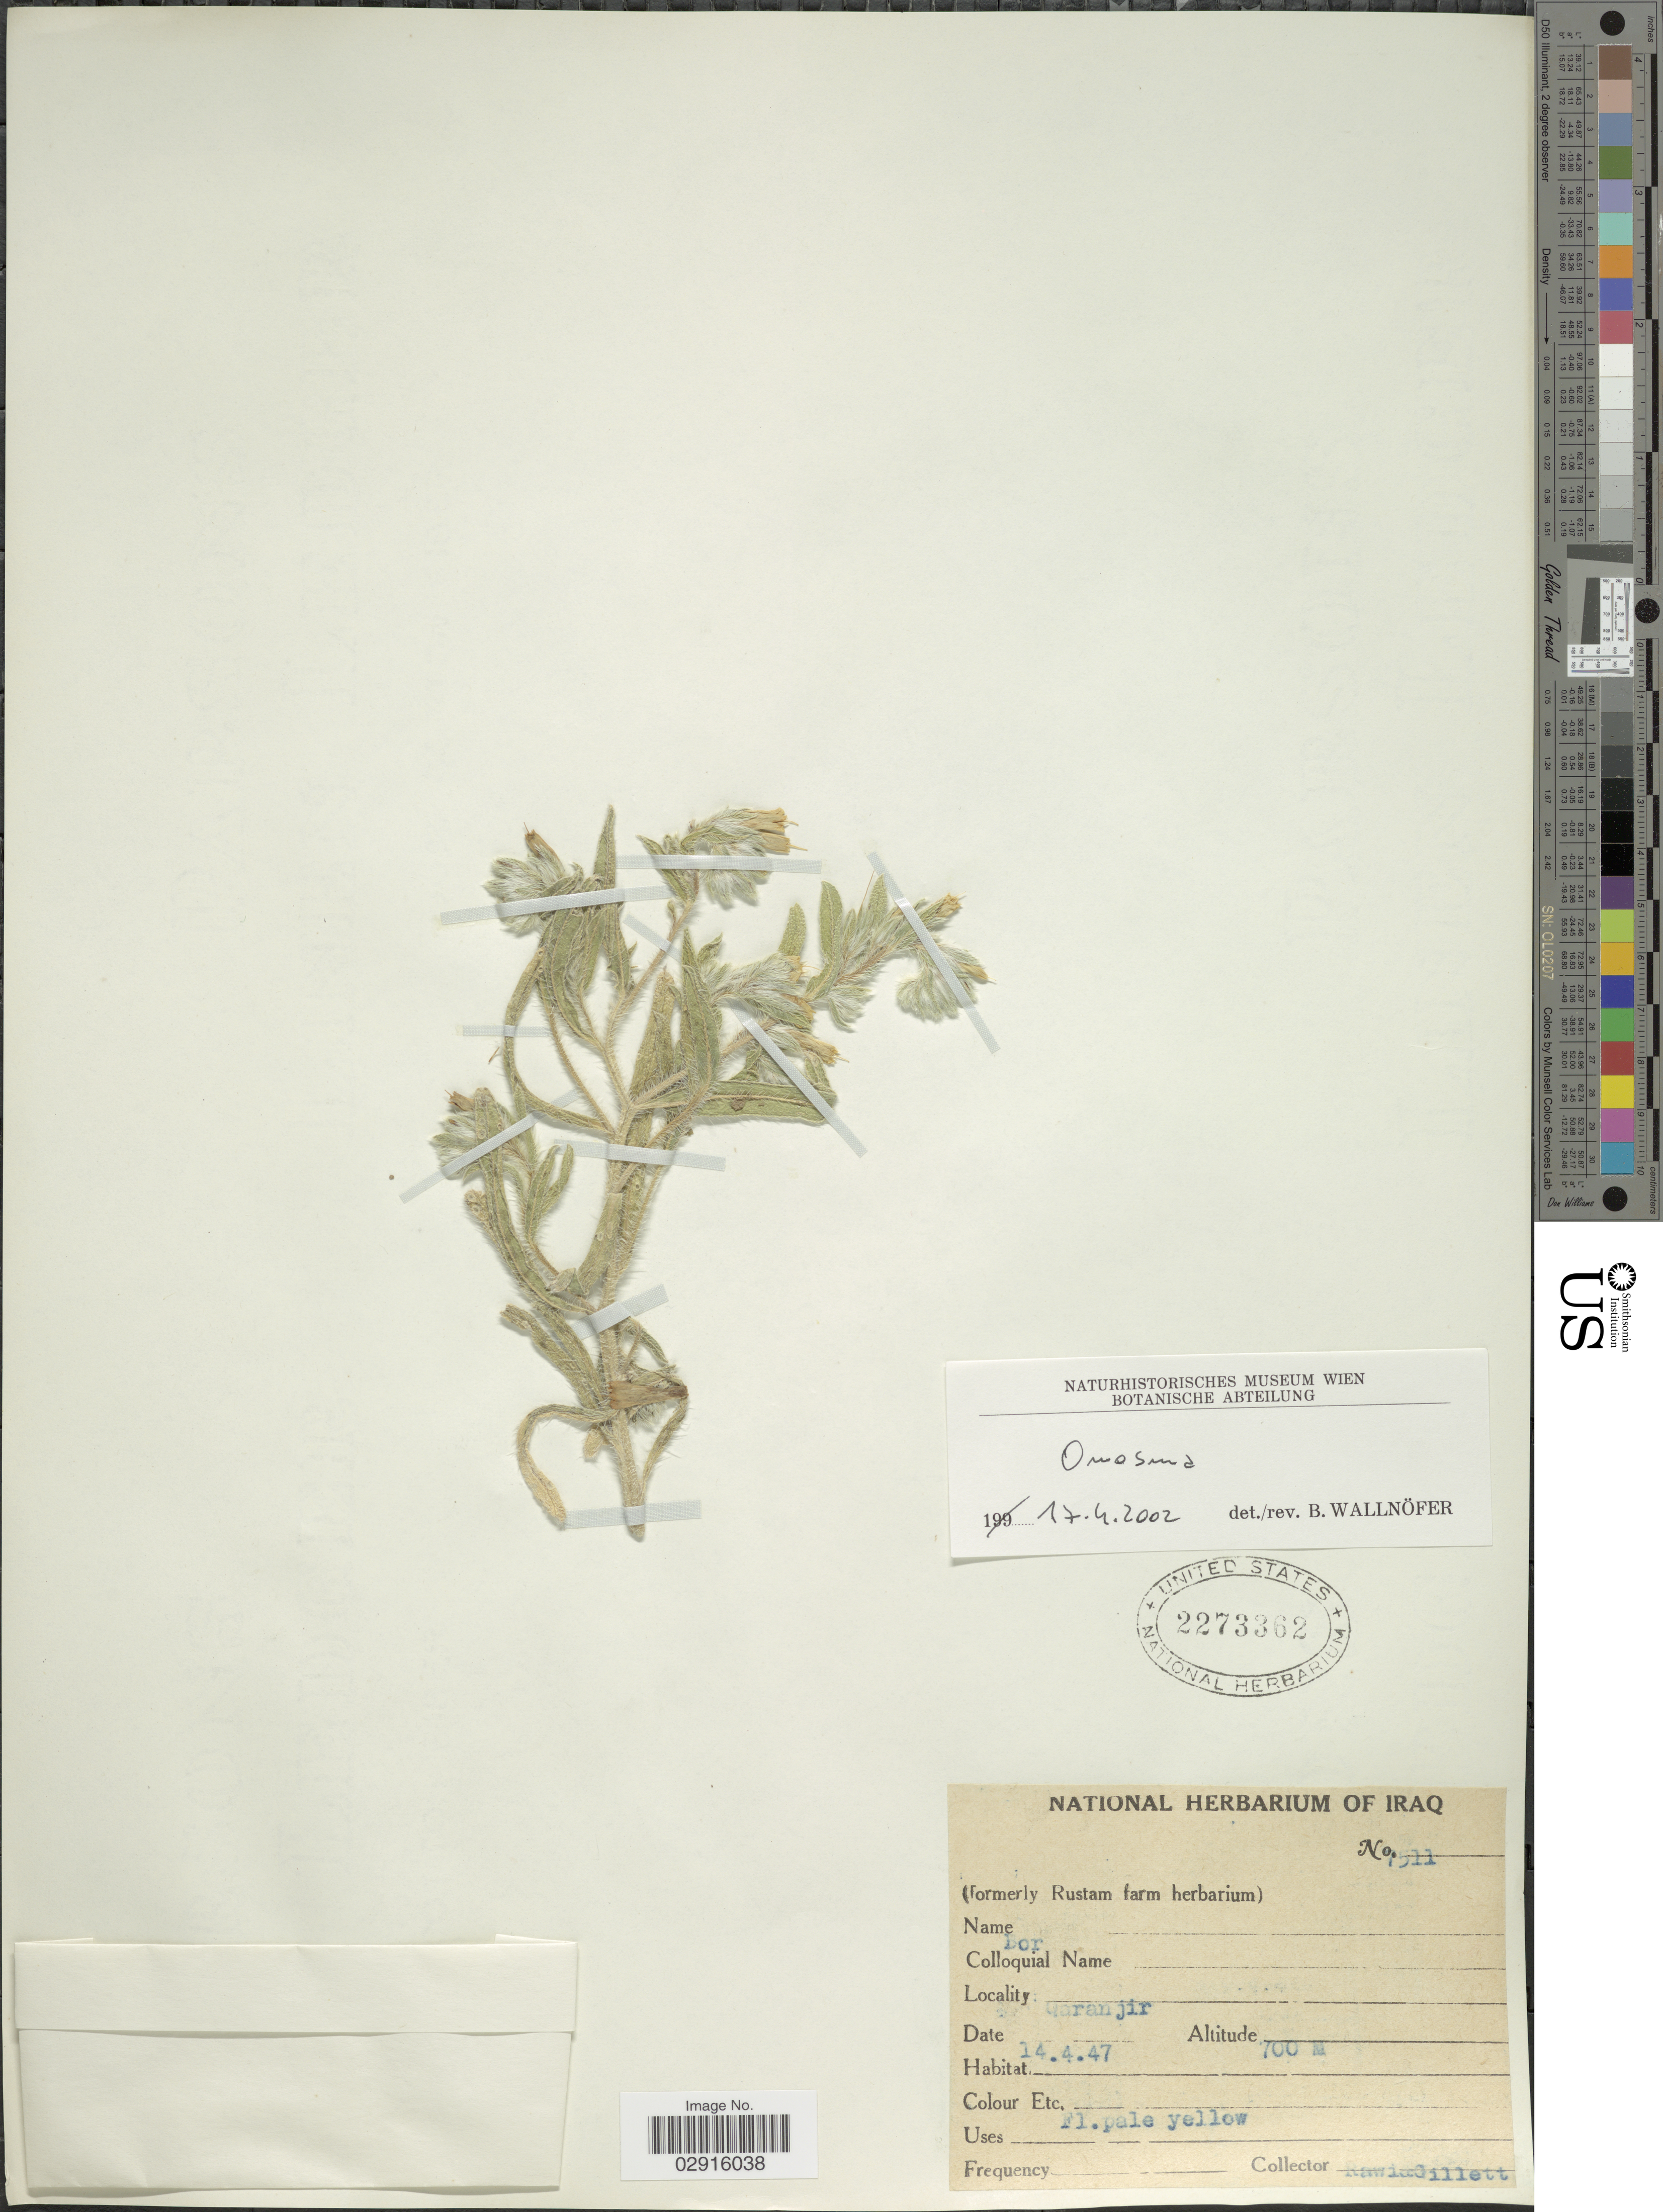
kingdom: Plantae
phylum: Tracheophyta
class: Magnoliopsida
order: Boraginales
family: Boraginaceae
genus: Onosma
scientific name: Onosma sp.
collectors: -. Rawi & Gillett, --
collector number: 7511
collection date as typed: Transcribed d/m/y: 14/4/47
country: Iraq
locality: Garanjir.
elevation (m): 700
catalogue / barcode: US 2273362